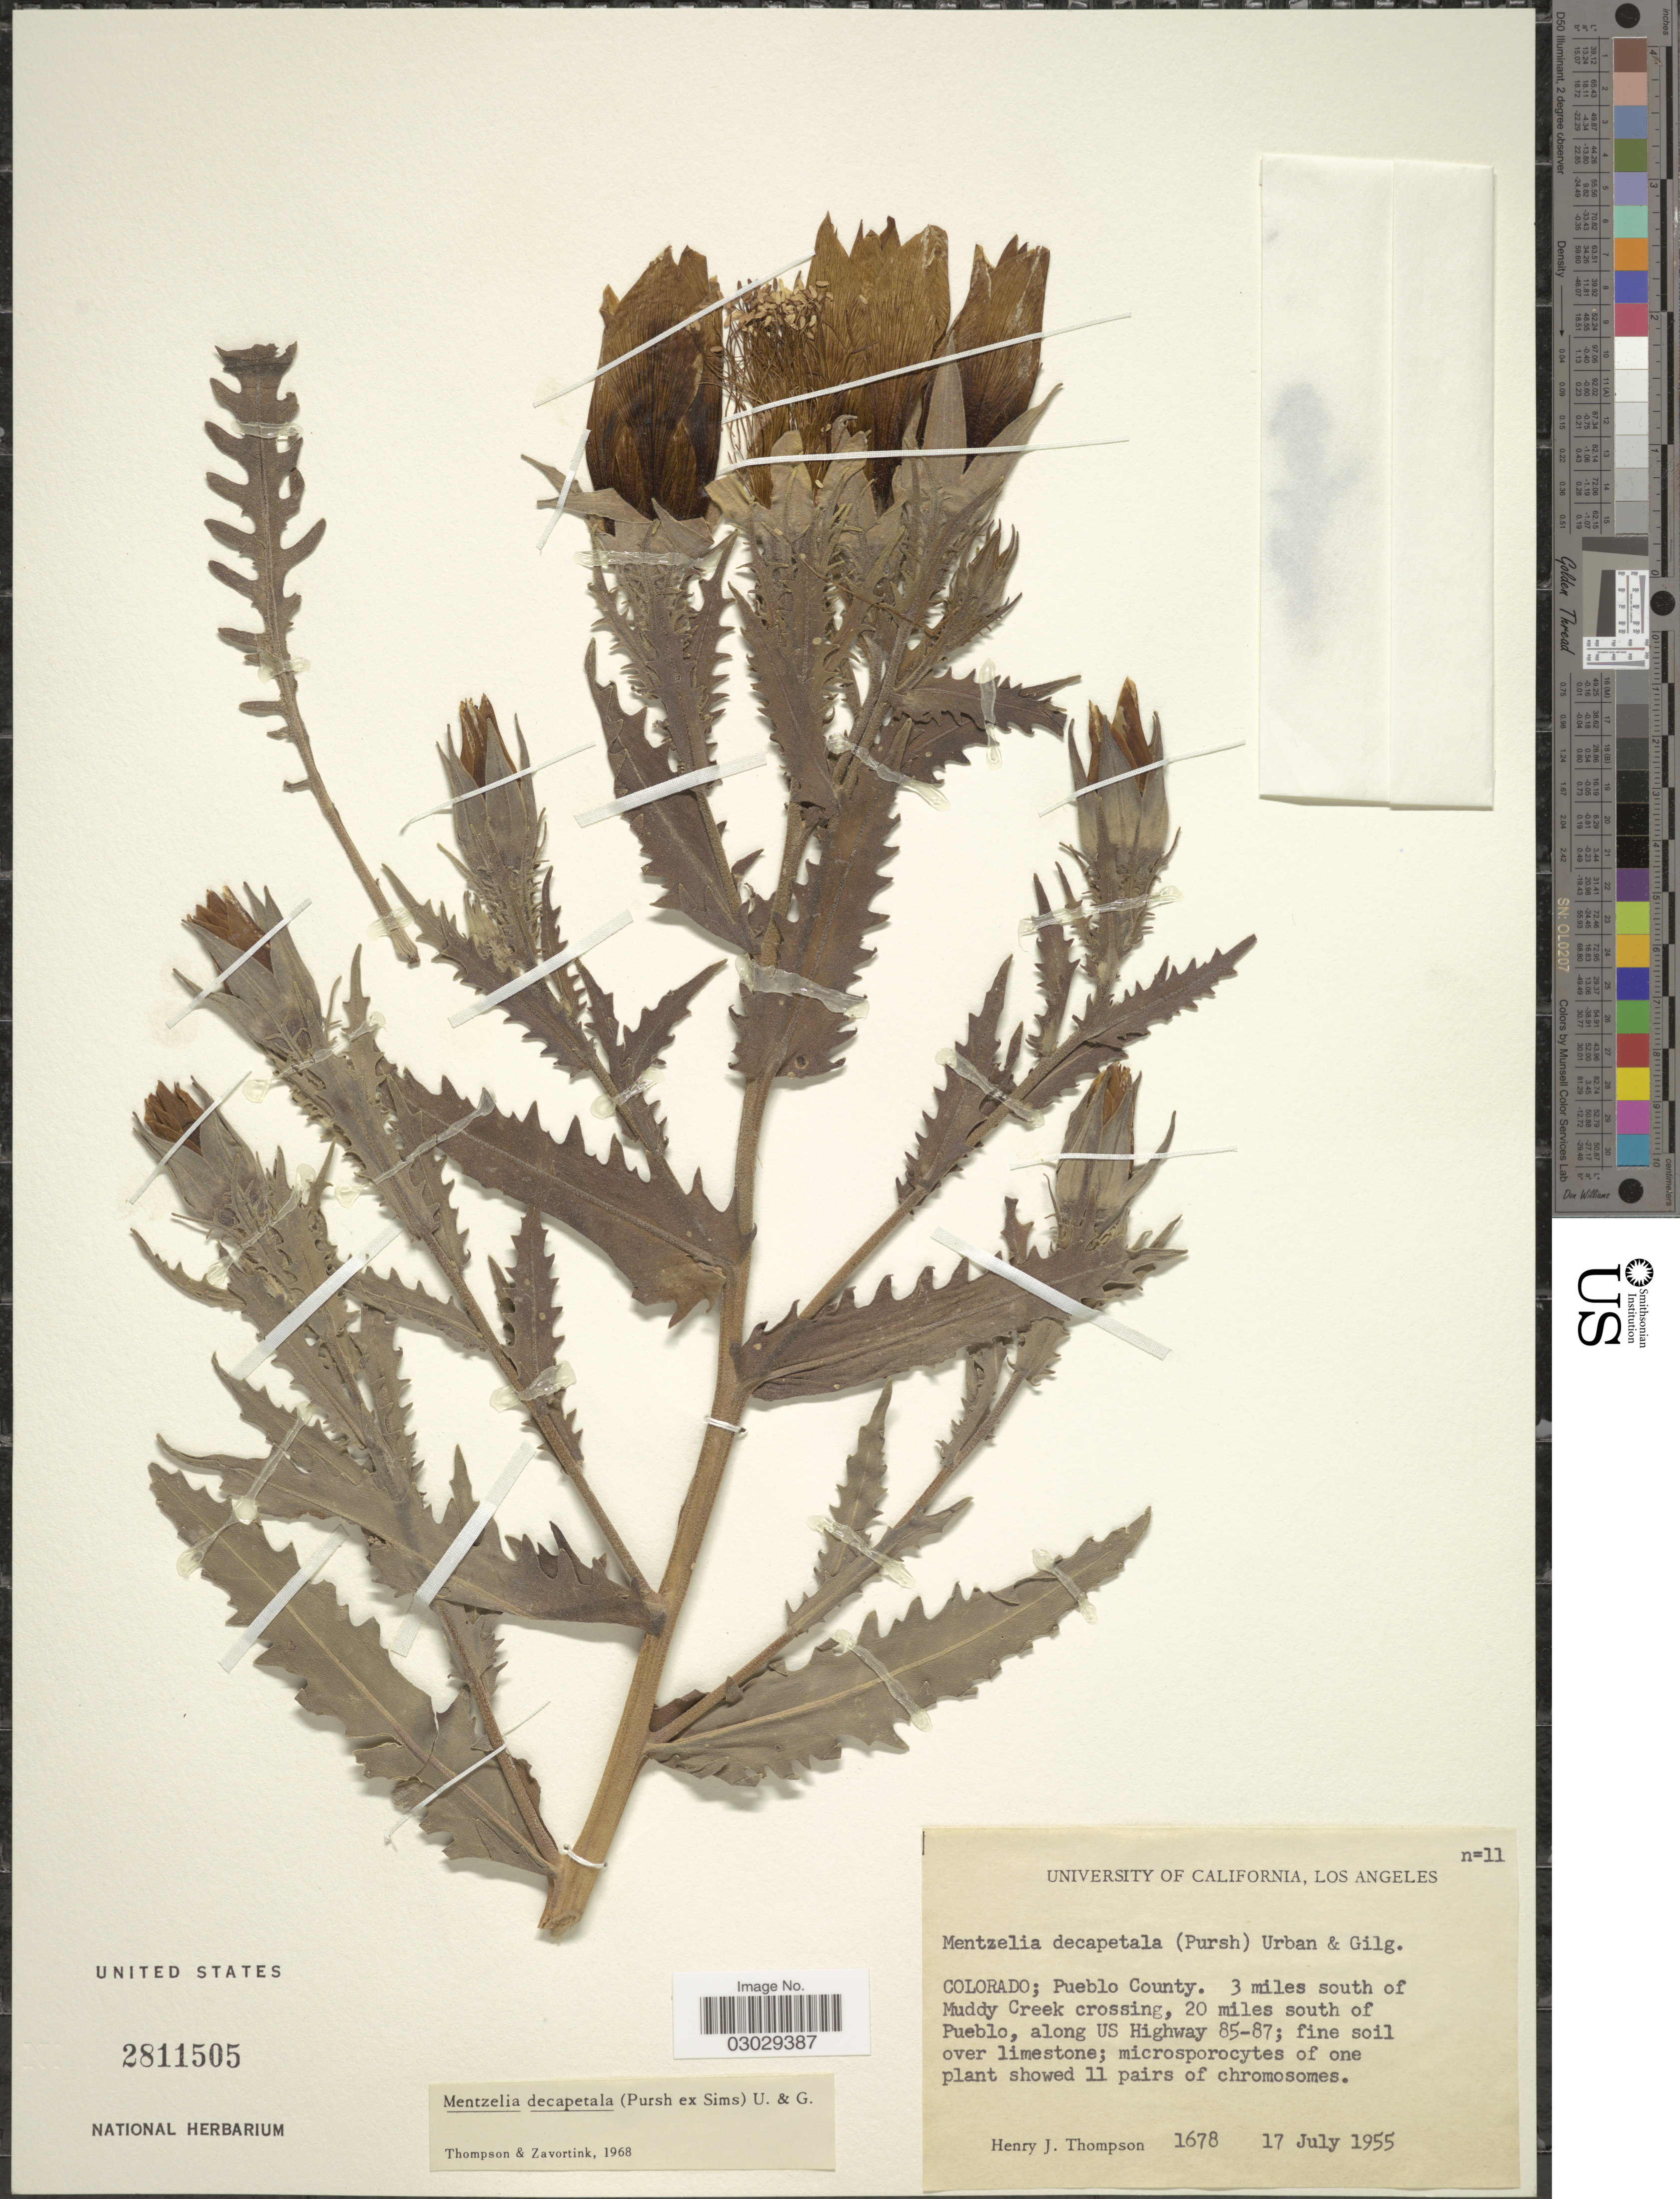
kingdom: Plantae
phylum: Tracheophyta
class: Magnoliopsida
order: Cornales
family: Loasaceae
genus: Mentzelia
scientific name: Mentzelia decapetala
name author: (Sims) Urb.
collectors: H. J. Thompson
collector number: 1678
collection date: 1955-07-17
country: United States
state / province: Colorado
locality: Pueblo County. 3 miles south of Muddy Creek crossing, 20 miles south of Pueblo, along US Highway 85-87.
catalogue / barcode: US 2811505